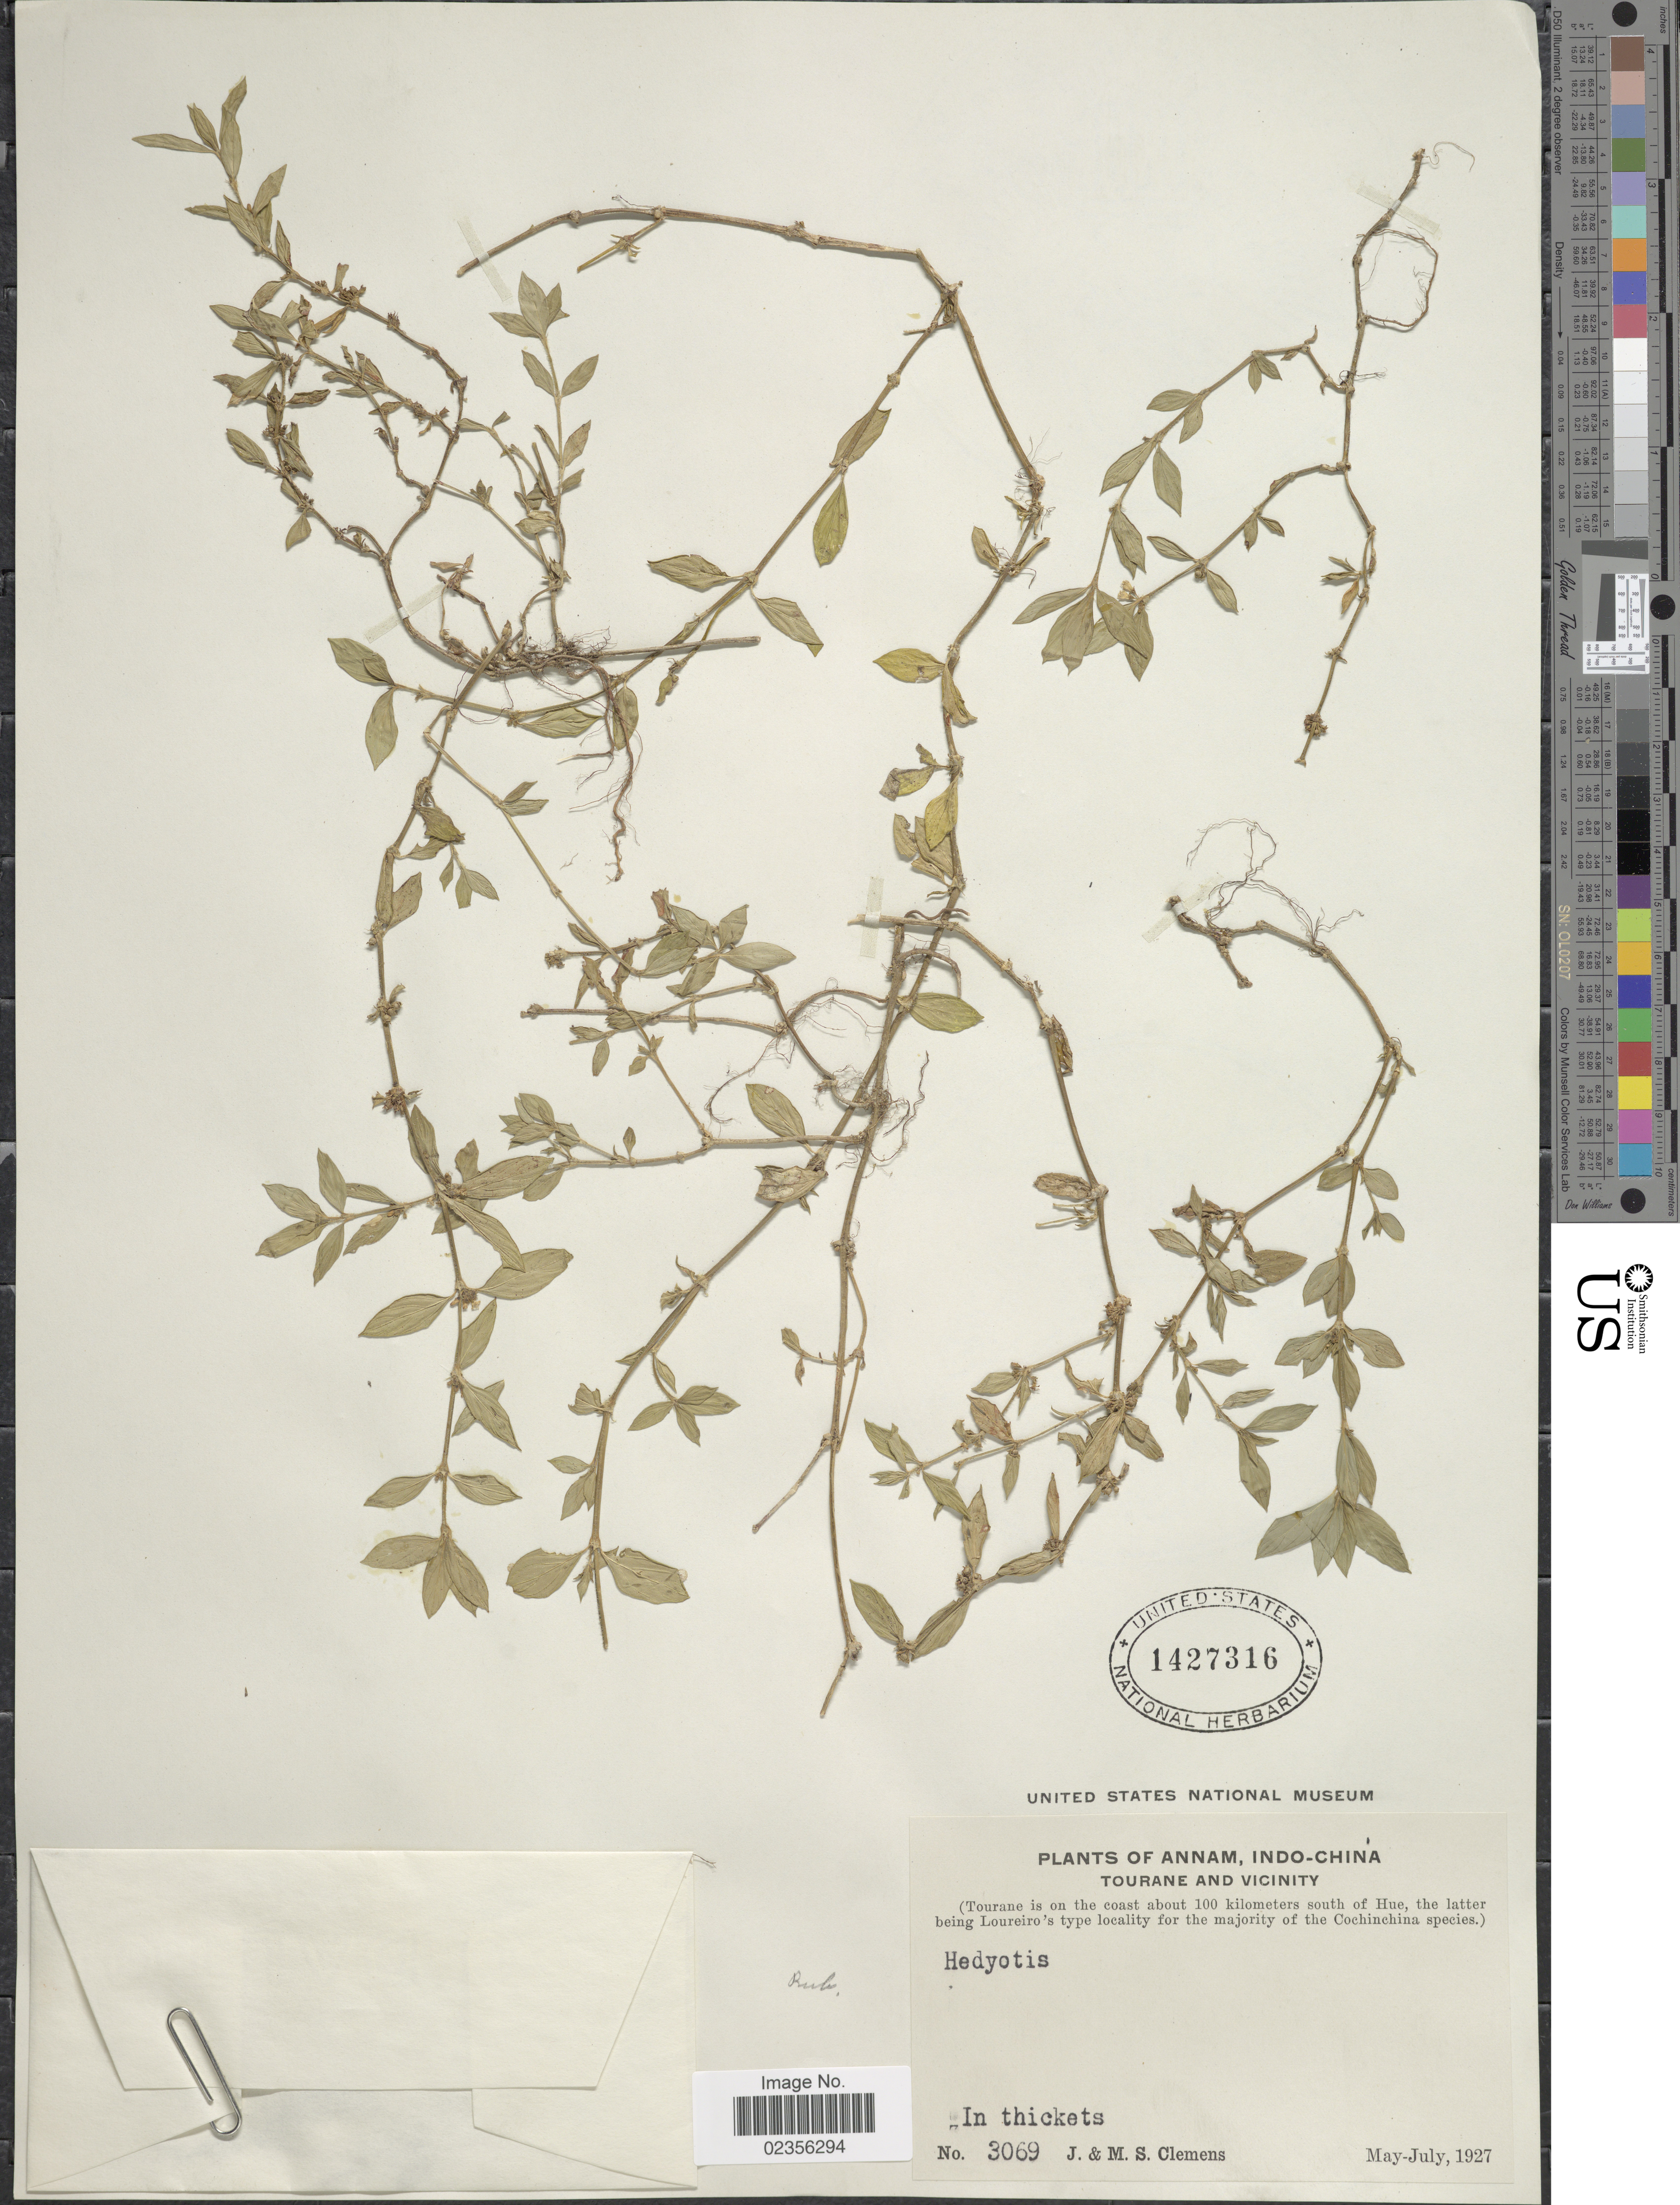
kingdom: Plantae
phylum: Tracheophyta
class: Magnoliopsida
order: Gentianales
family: Rubiaceae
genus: Hedyotis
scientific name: Hedyotis sp.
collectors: J. Clemens & M. S. Clemens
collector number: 3069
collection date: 1927-05/1927-07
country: Vietnam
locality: Annam, Indo-China, Tourane and Vicinity, (Tourane is on the coast about 100 kilometers south of Hue)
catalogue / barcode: US 1427316